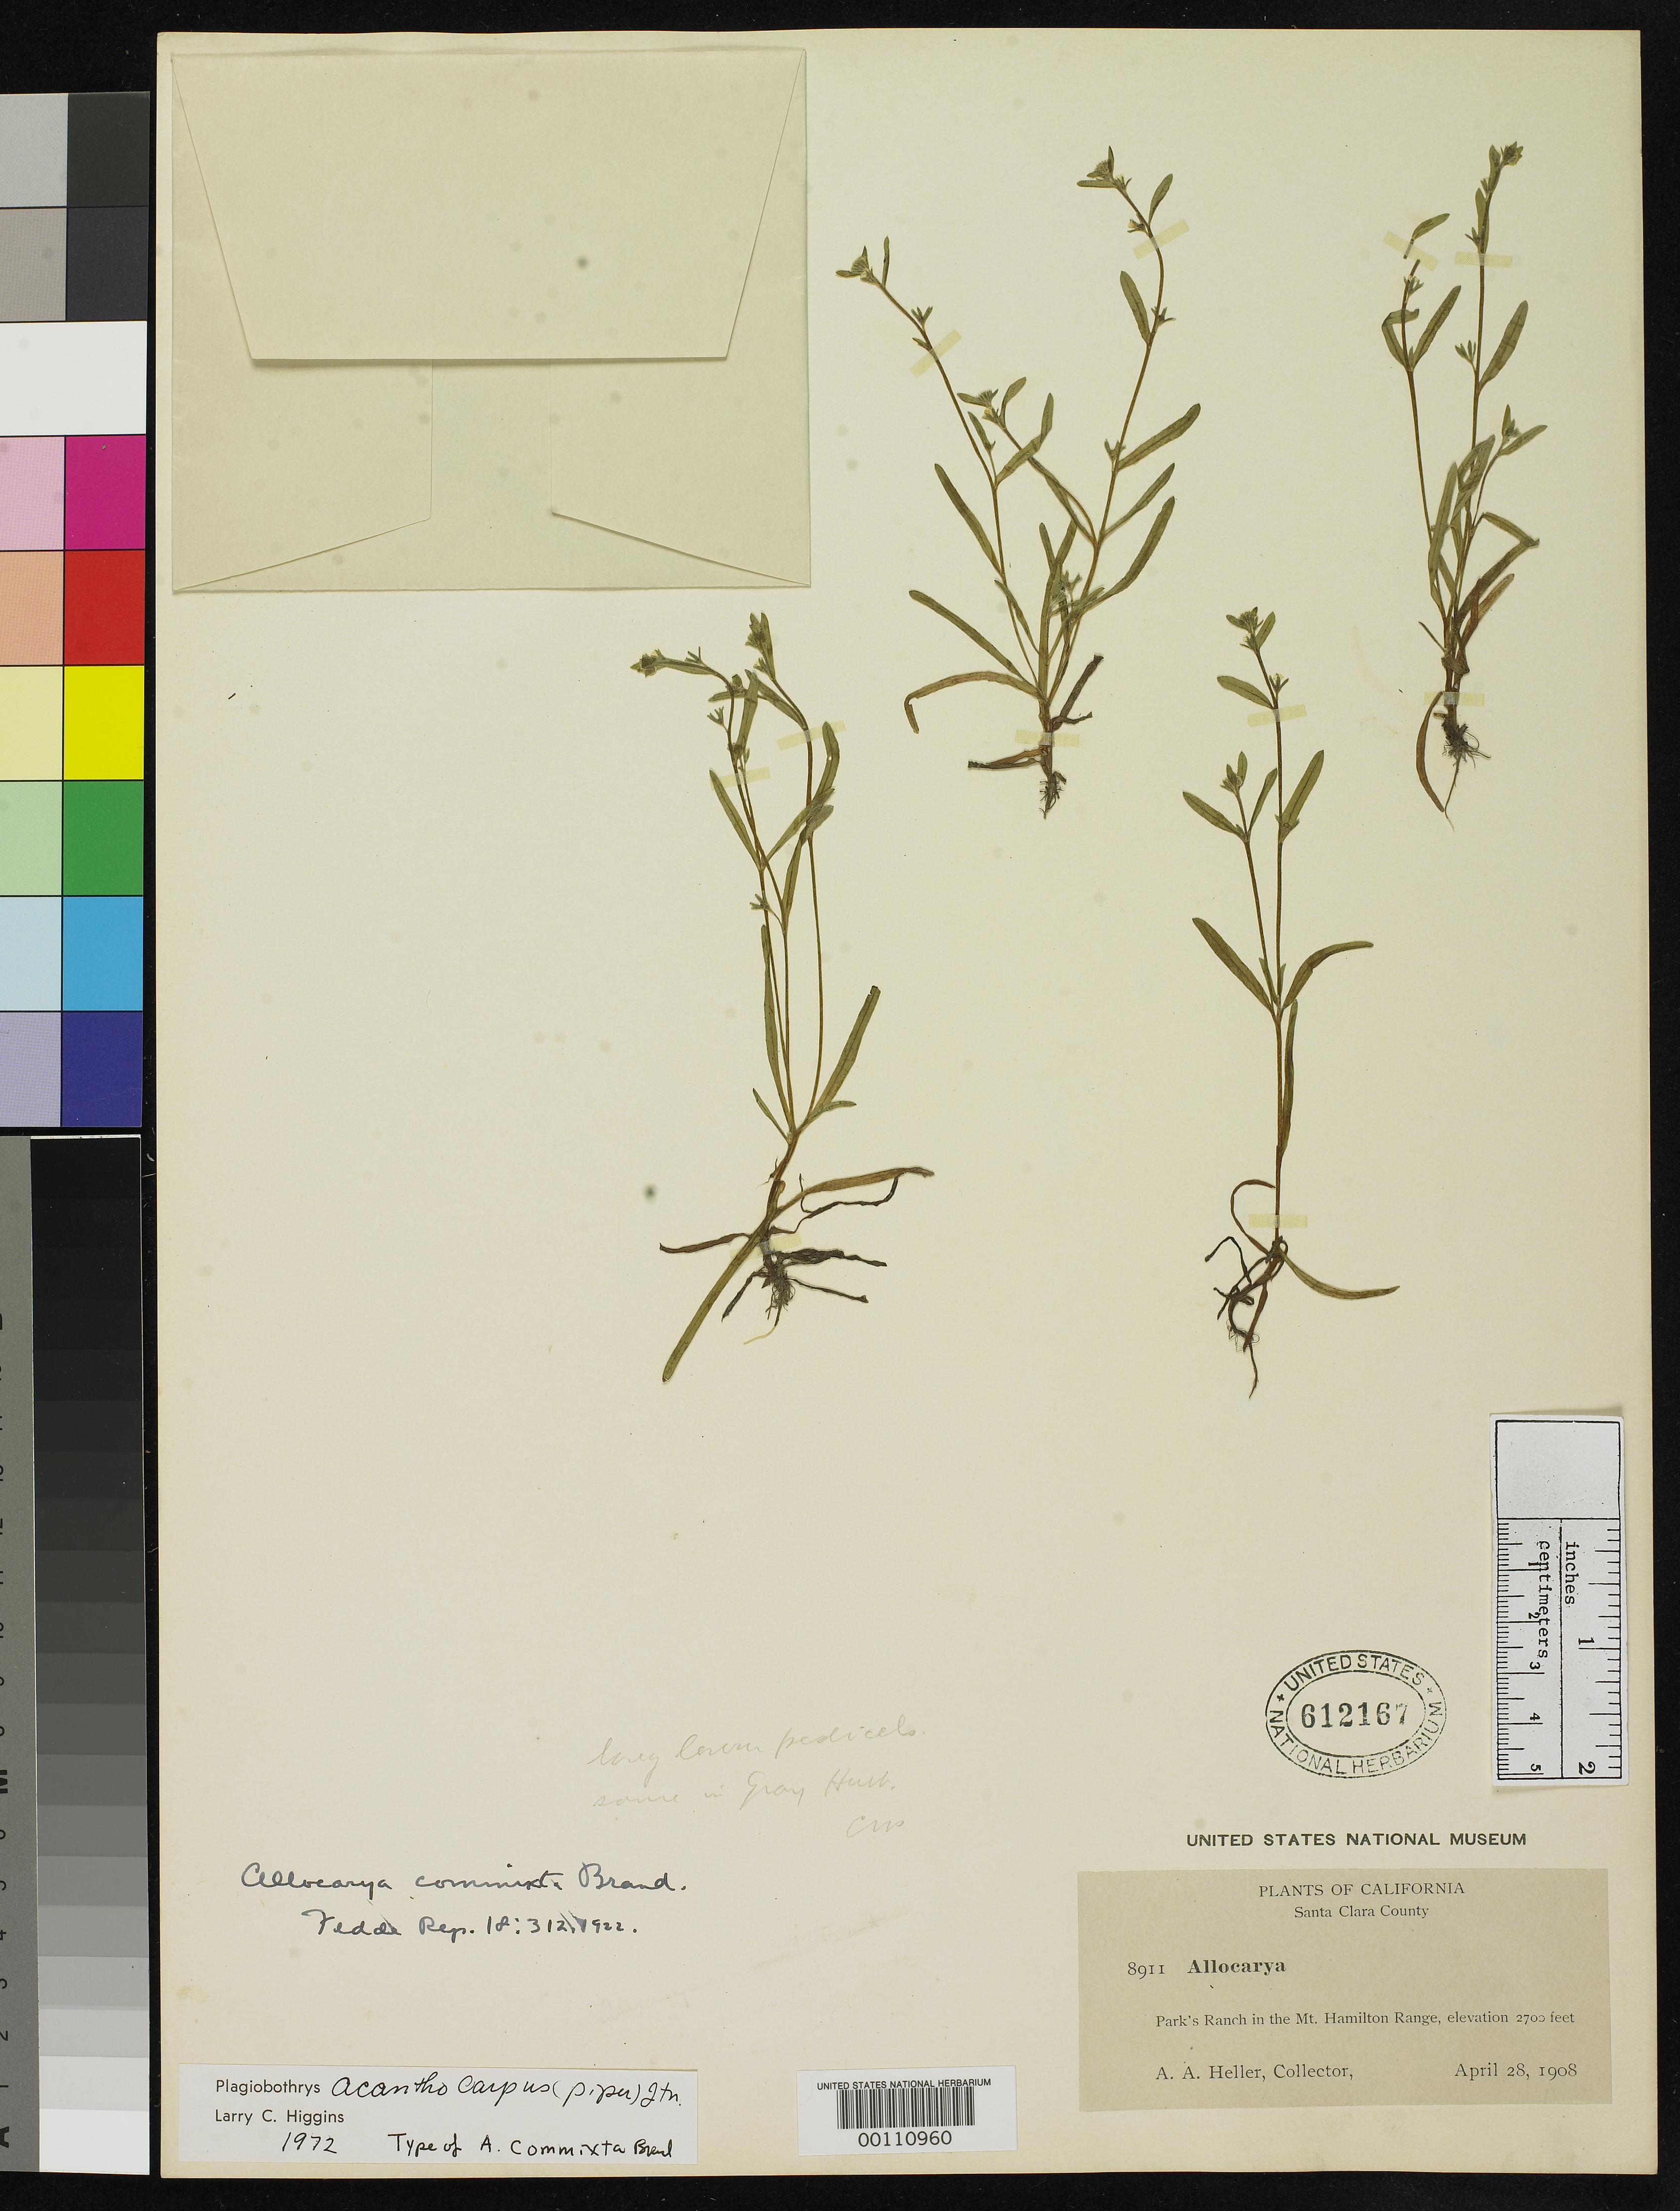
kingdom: Plantae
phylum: Tracheophyta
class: Magnoliopsida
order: Boraginales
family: Boraginaceae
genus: Allocarya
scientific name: Allocarya commixta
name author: Brandegee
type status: Isotype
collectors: A. A. Heller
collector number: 8911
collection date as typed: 28 Apr 1908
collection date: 1908-04-28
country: United States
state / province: California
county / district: Santa Clara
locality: Park's Ranch in Mt. Hamilton Range.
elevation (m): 900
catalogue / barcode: US 612167